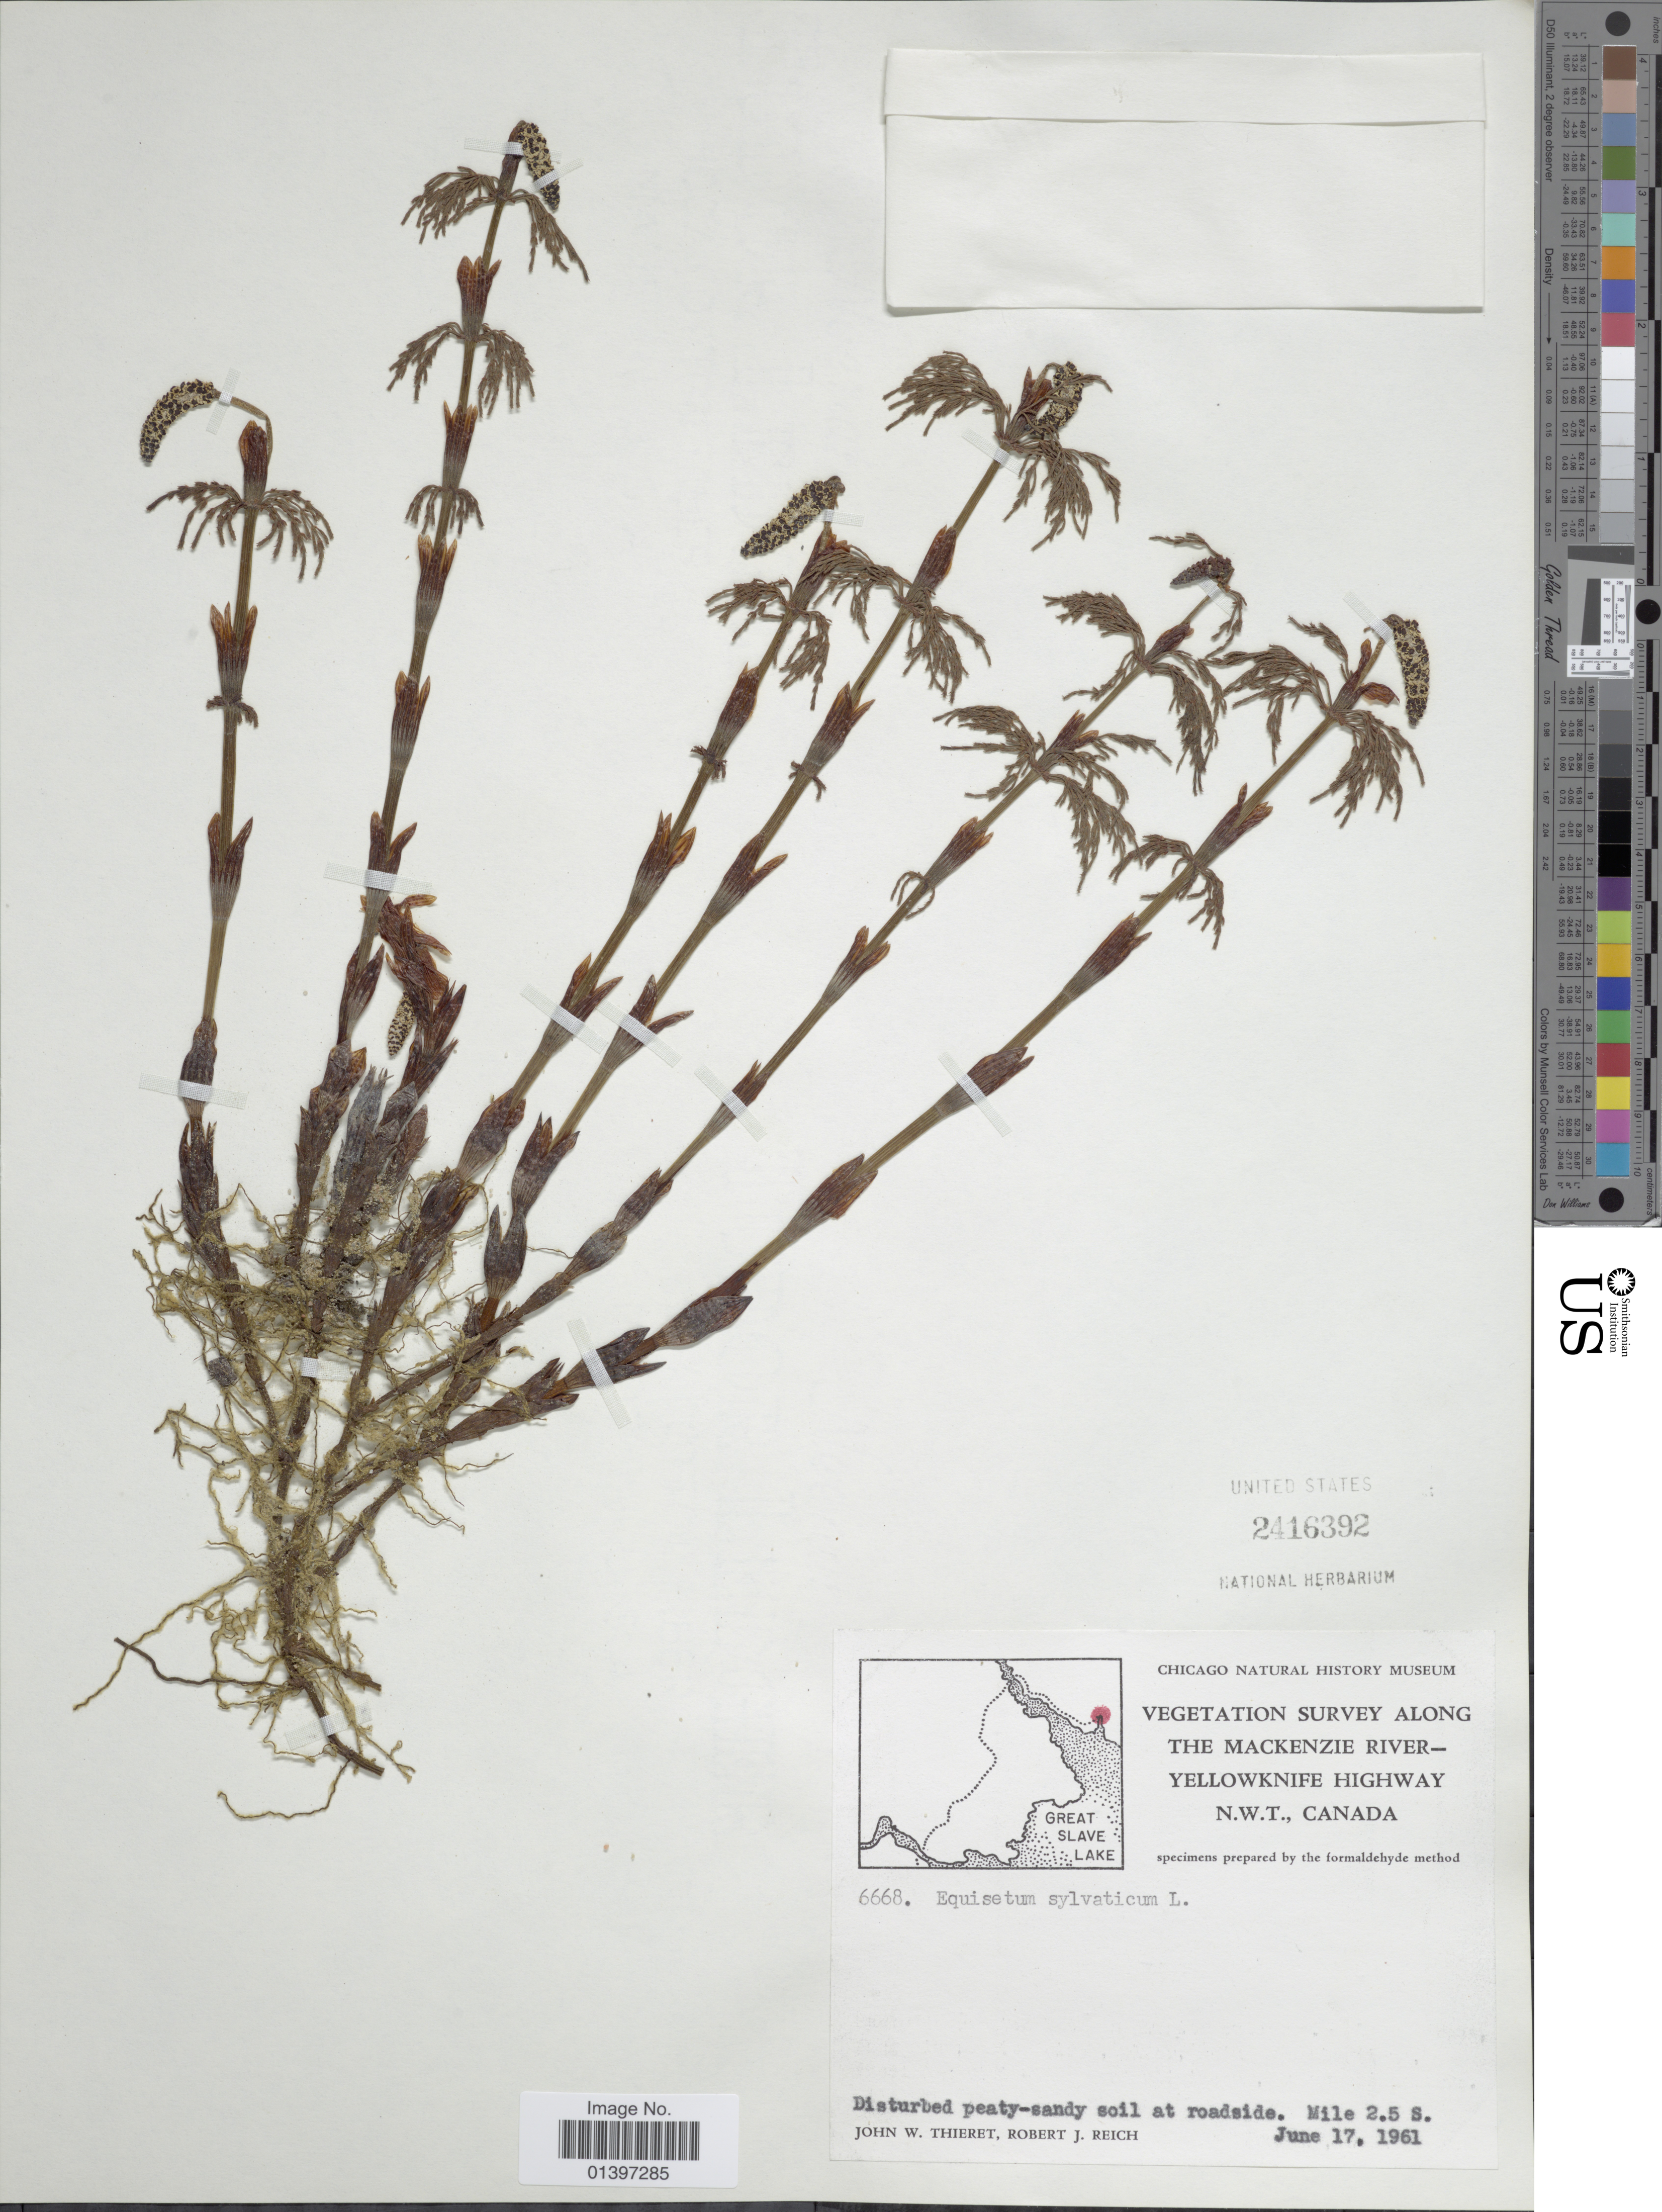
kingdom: Plantae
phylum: Tracheophyta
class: Polypodiopsida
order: Equisetales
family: Equisetaceae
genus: Equisetum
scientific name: Equisetum sylvaticum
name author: L.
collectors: J. W. Thieret & R. Reich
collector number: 6668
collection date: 1961-06-17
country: Canada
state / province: Northwest Territories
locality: Vegetation survey along the Mackenzie River-Yellowknife Highway, N.W. T., disturbed peaty-sandy soil at roadside, Mile 2.5 S.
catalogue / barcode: US 2416392